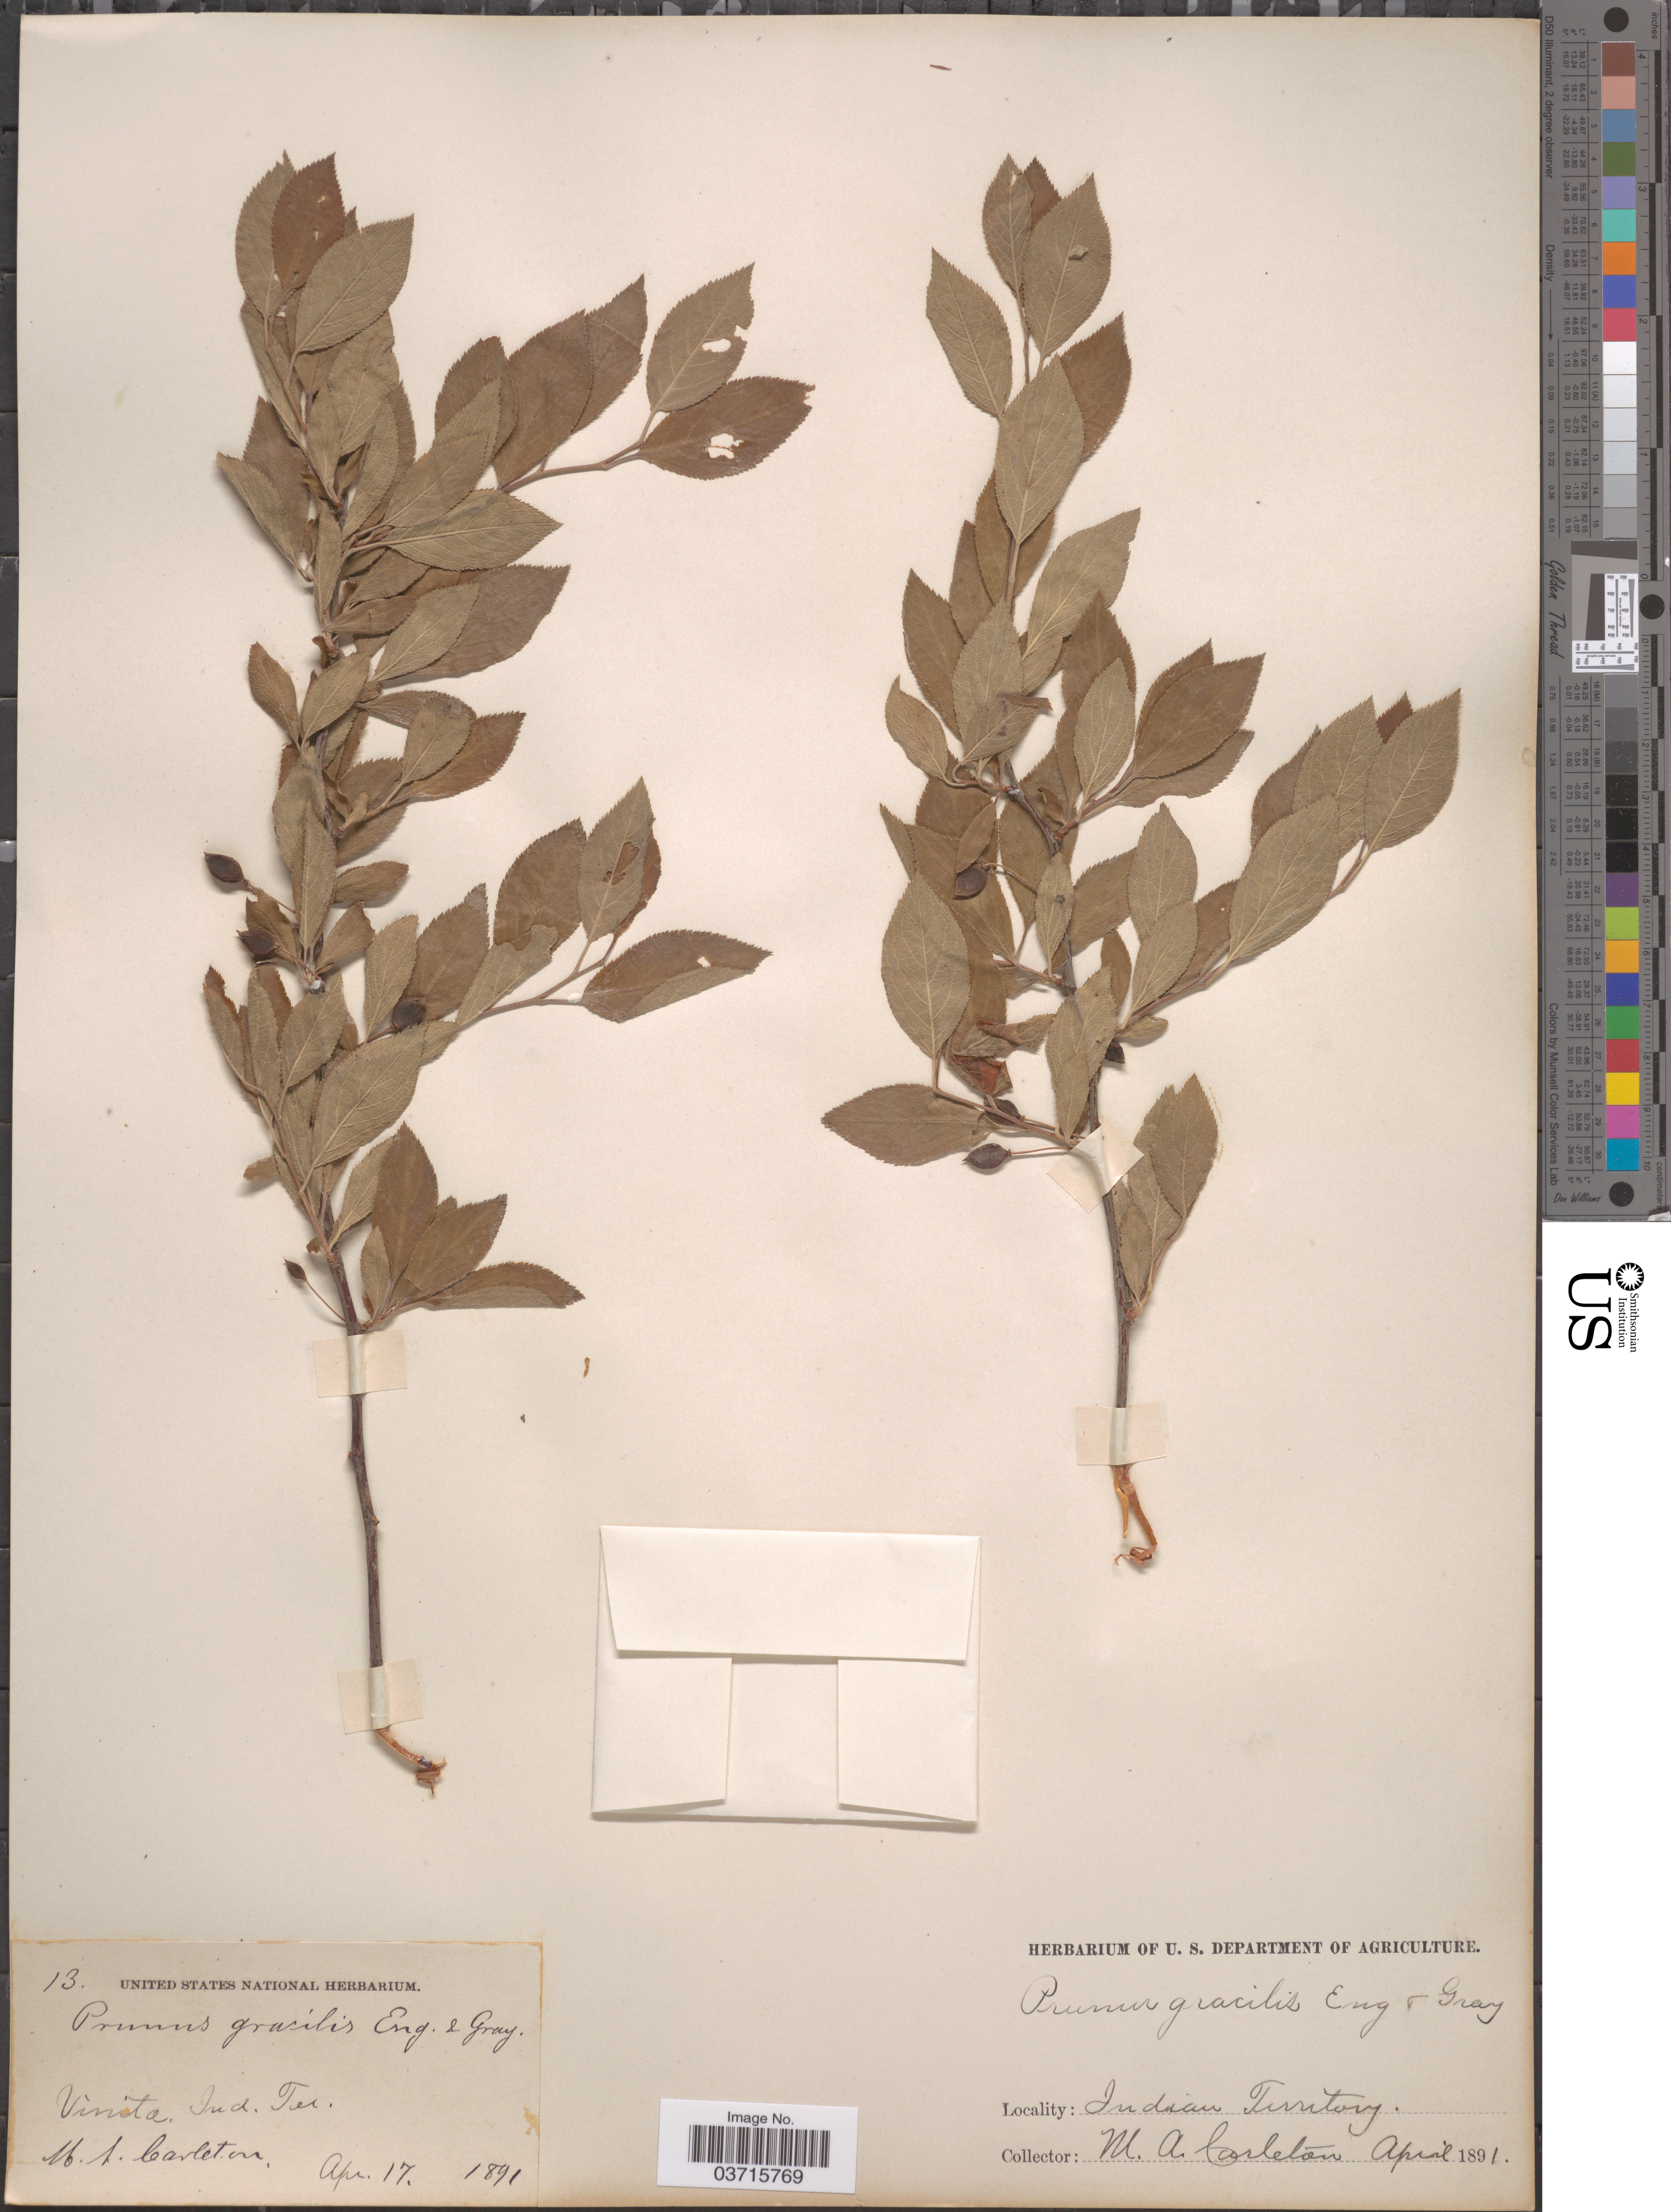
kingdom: Plantae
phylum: Tracheophyta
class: Magnoliopsida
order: Rosales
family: Rosaceae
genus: Prunus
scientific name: Prunus gracilis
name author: Engelm. & A. Gray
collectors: M. A. Carleton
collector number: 13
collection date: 1891-04-17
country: United States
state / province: Oklahoma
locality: Vinita, Indian Territory.